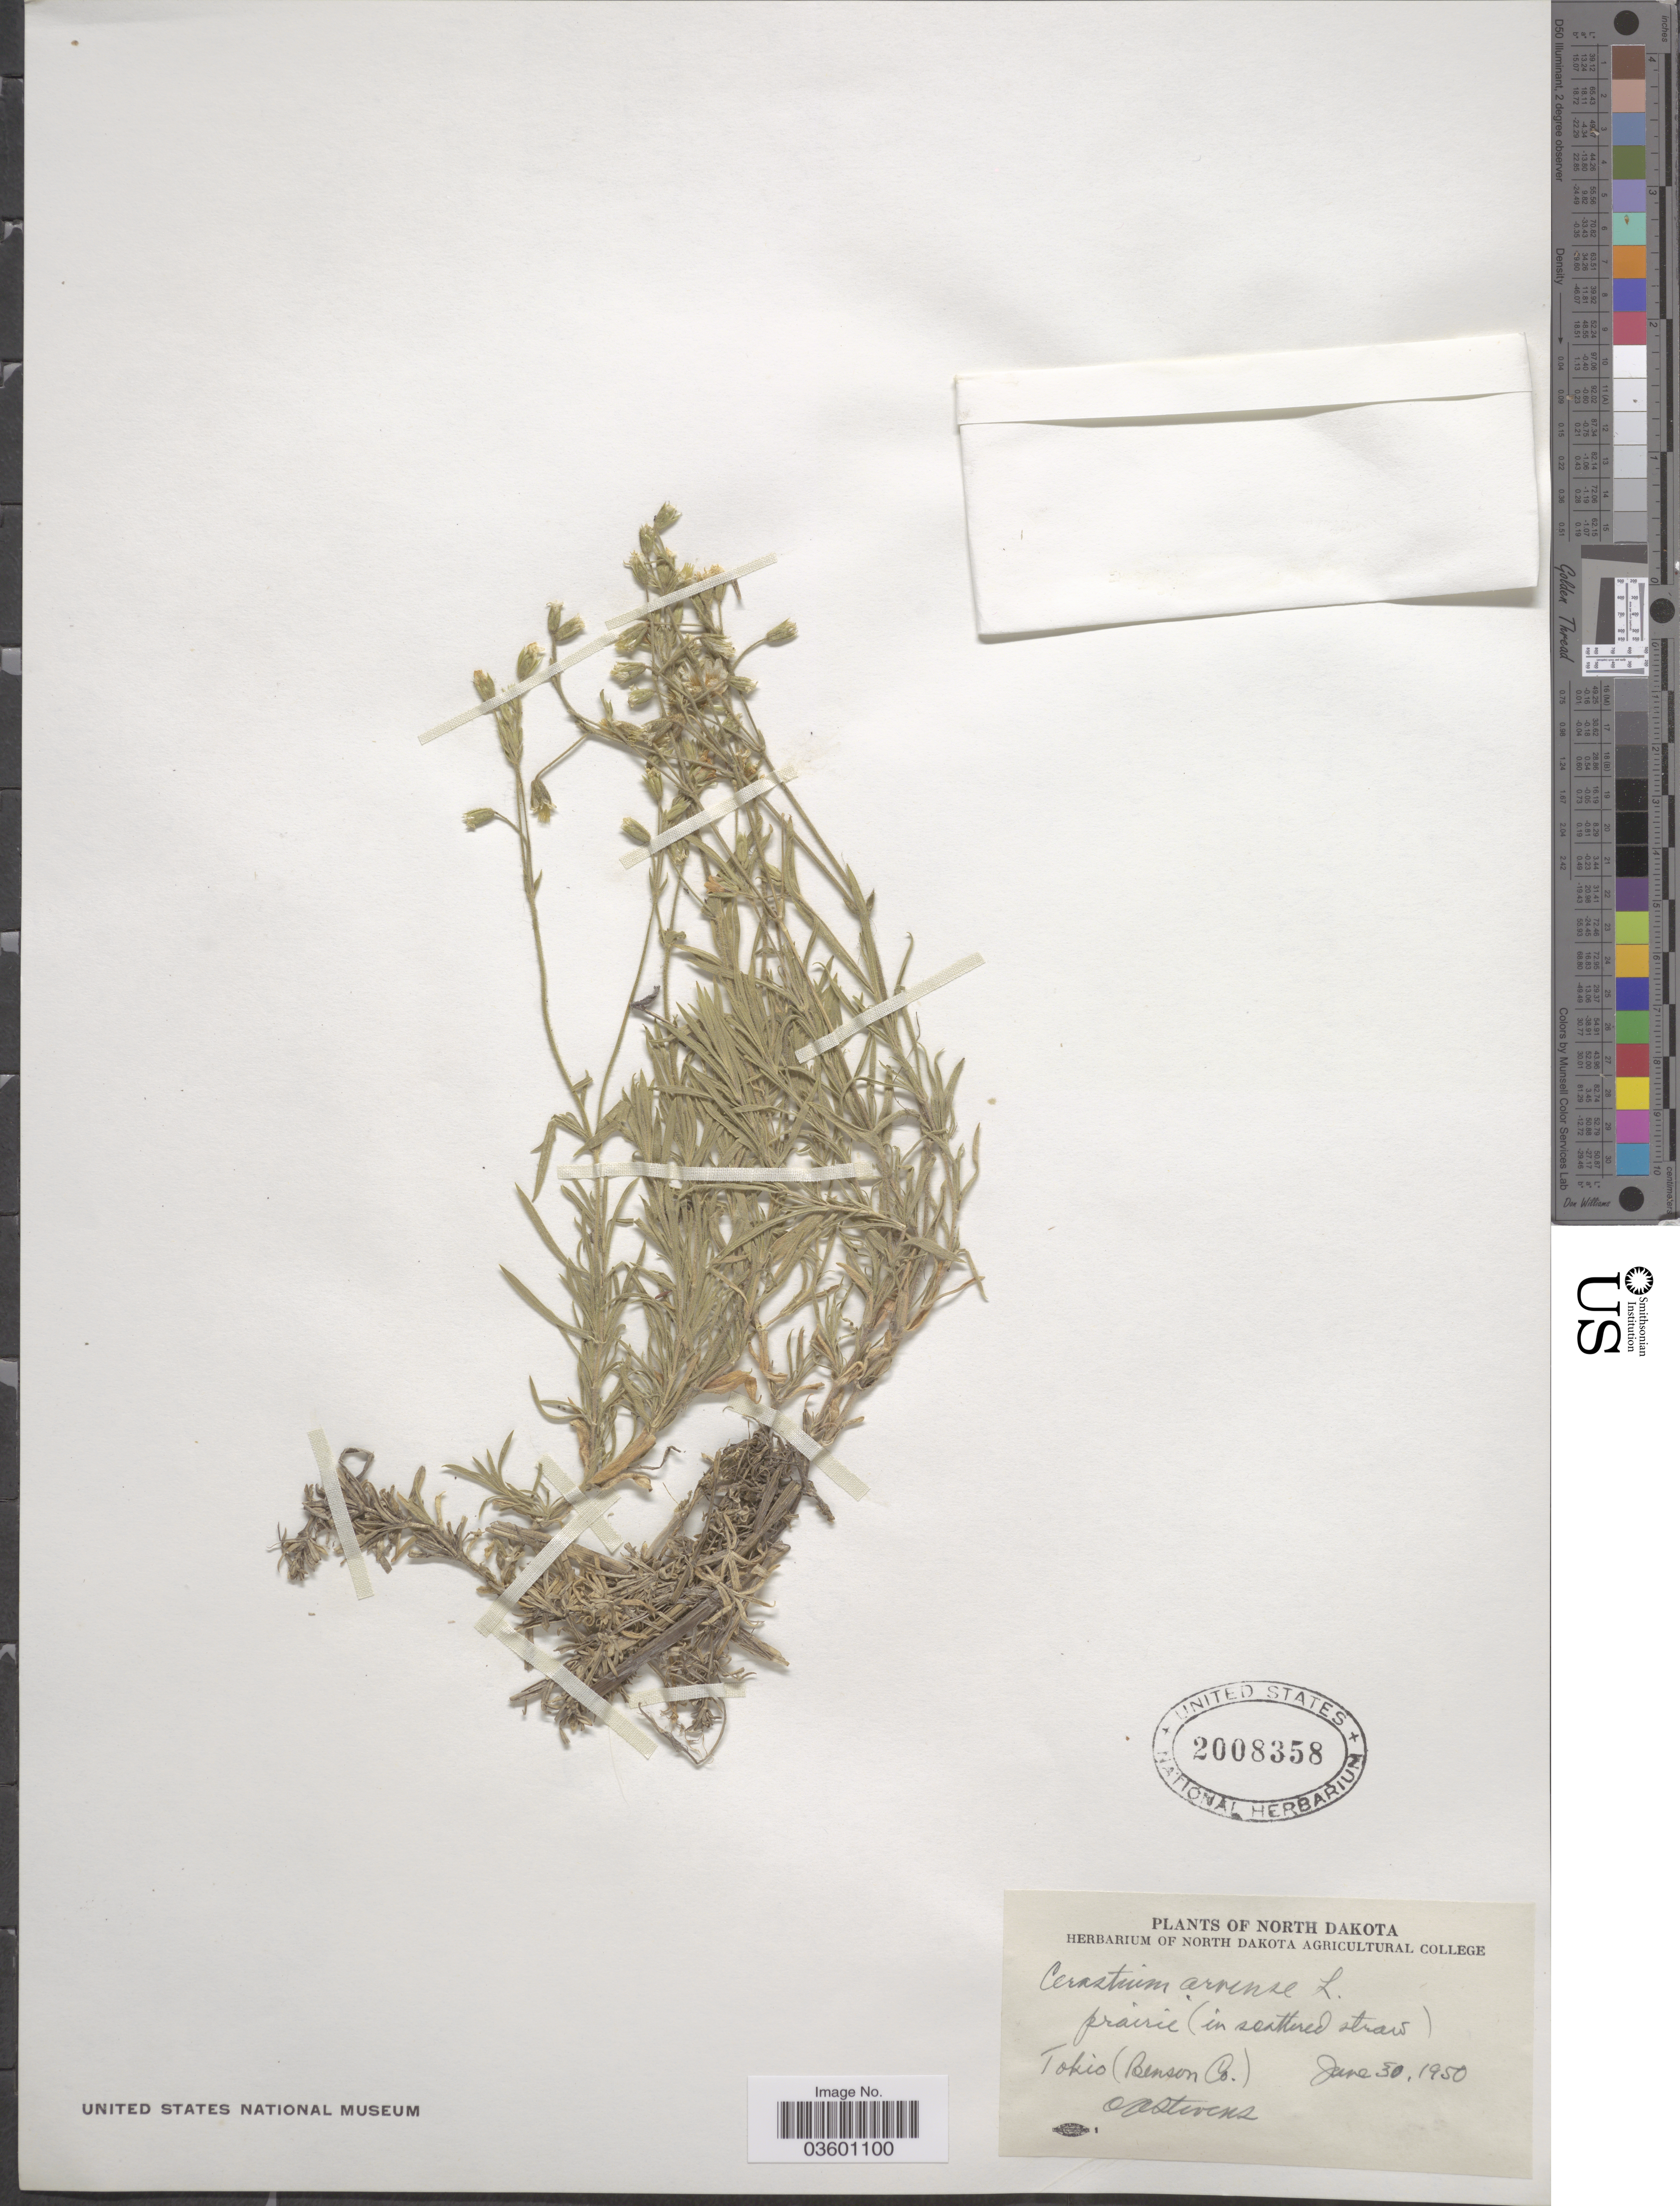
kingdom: Plantae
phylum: Tracheophyta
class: Magnoliopsida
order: Caryophyllales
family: Caryophyllaceae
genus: Cerastium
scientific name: Cerastium arvense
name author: L.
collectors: O. A. Stevens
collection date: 1950-06-30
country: United States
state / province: North Dakota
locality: Tokio (Benson Co.).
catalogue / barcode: US 2008358